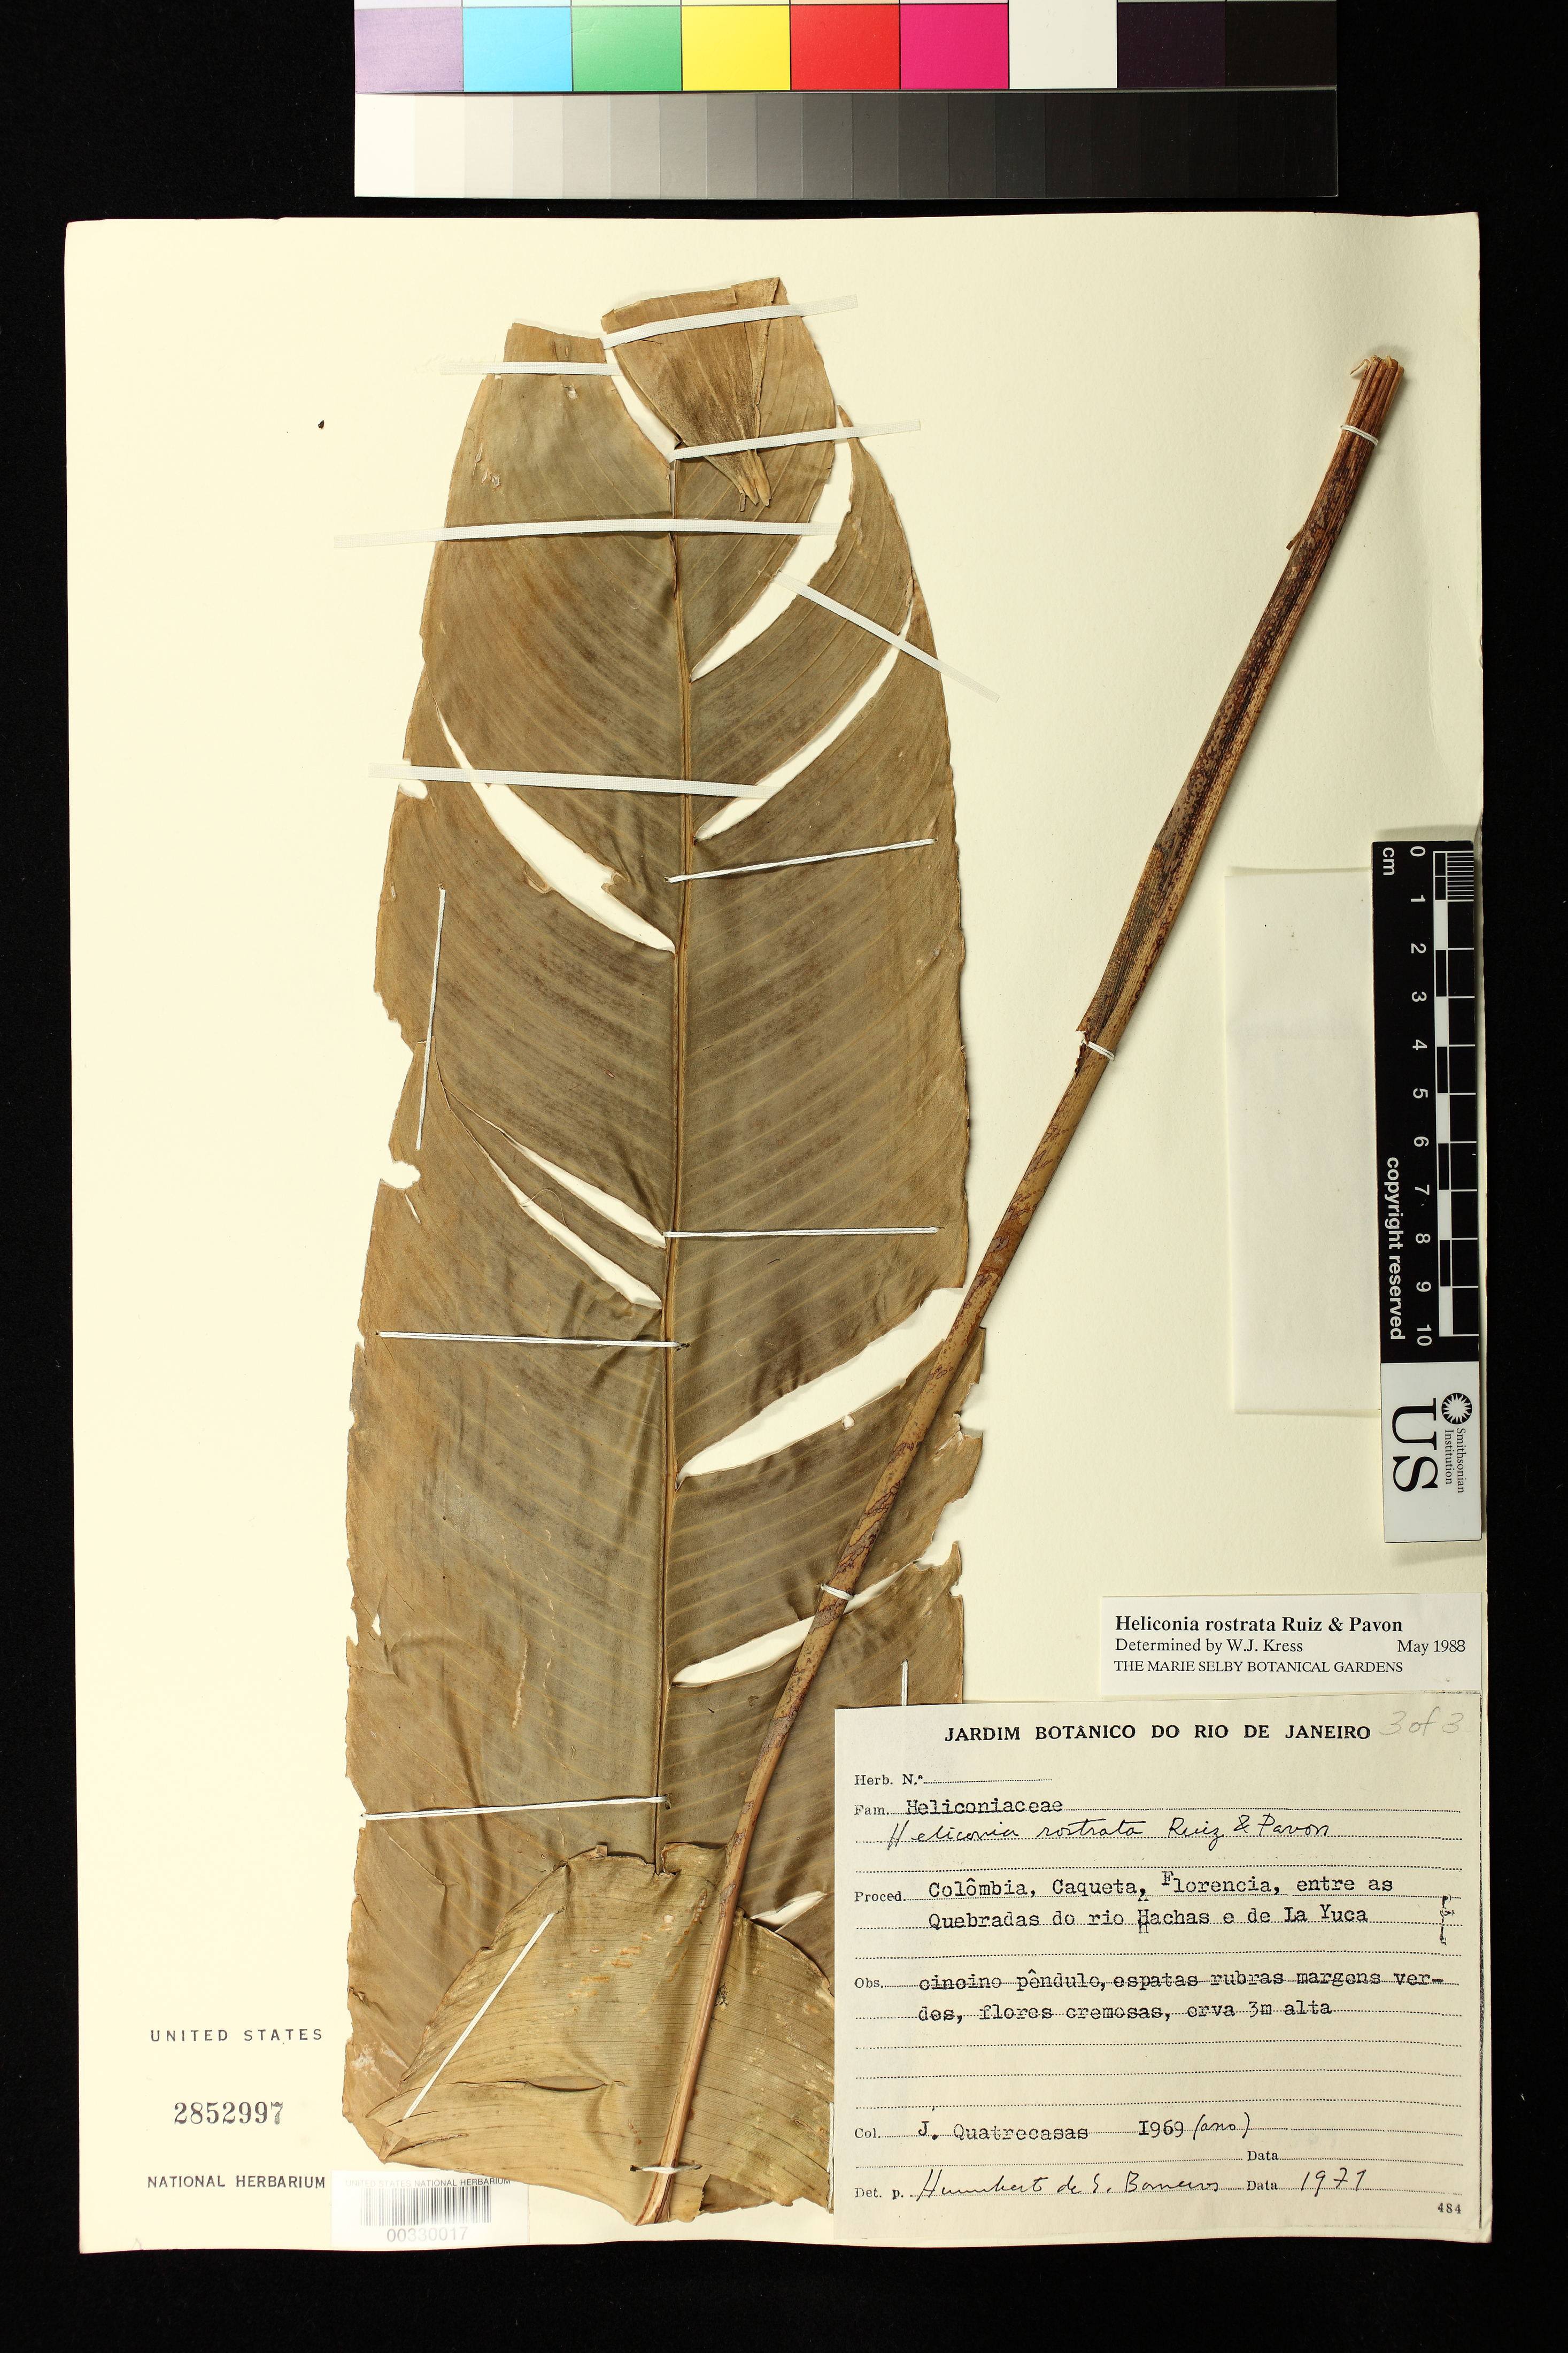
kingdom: Plantae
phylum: Tracheophyta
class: Liliopsida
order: Zingiberales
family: Heliconiaceae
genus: Heliconia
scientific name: Heliconia rostrata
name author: Ruiz & Pav.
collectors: J. Cuatrecasas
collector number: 1969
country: Colombia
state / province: Caquetá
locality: Florenica, between Quebradas of Rio Hachas and La Yuca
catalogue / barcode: US 2852997